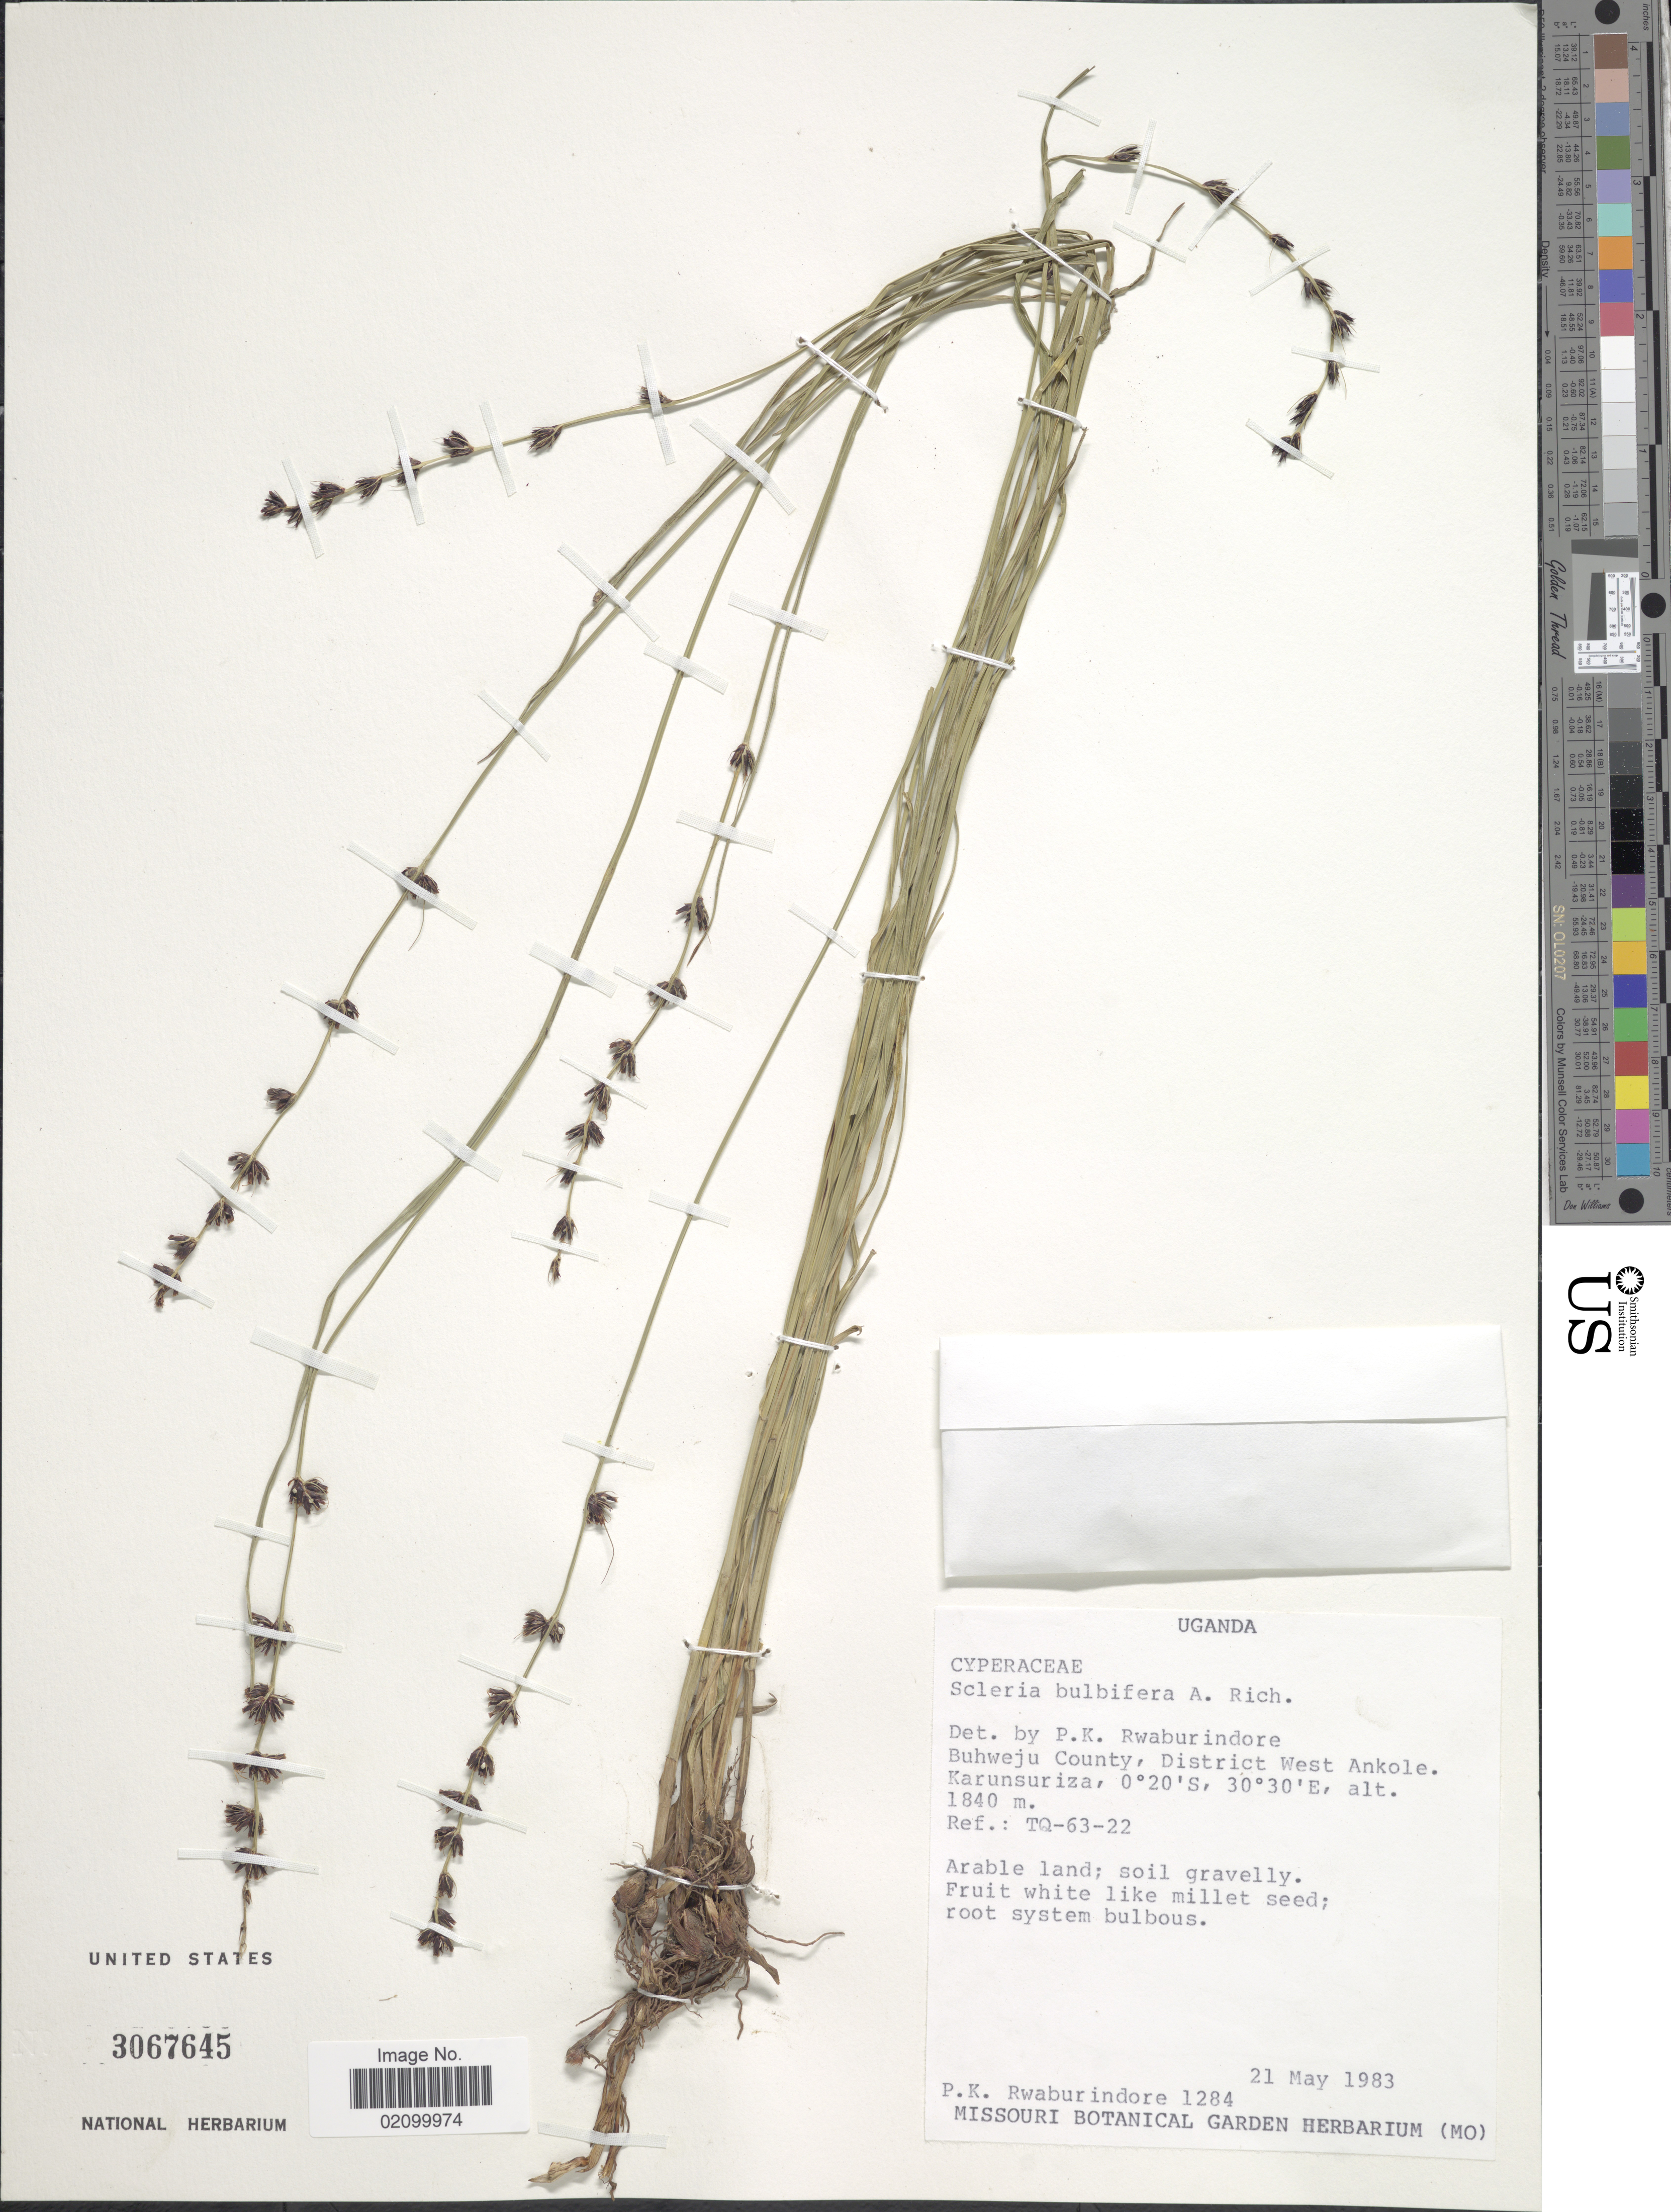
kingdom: Plantae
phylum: Tracheophyta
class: Liliopsida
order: Poales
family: Cyperaceae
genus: Scleria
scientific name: Scleria bulbifera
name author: Hochst. ex A. Rich.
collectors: P. Rwaburindore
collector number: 1284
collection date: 1983-05-21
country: Uganda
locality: Buhweju County, District West Ankole. Karunsuriza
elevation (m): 1840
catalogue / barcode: US 3067645